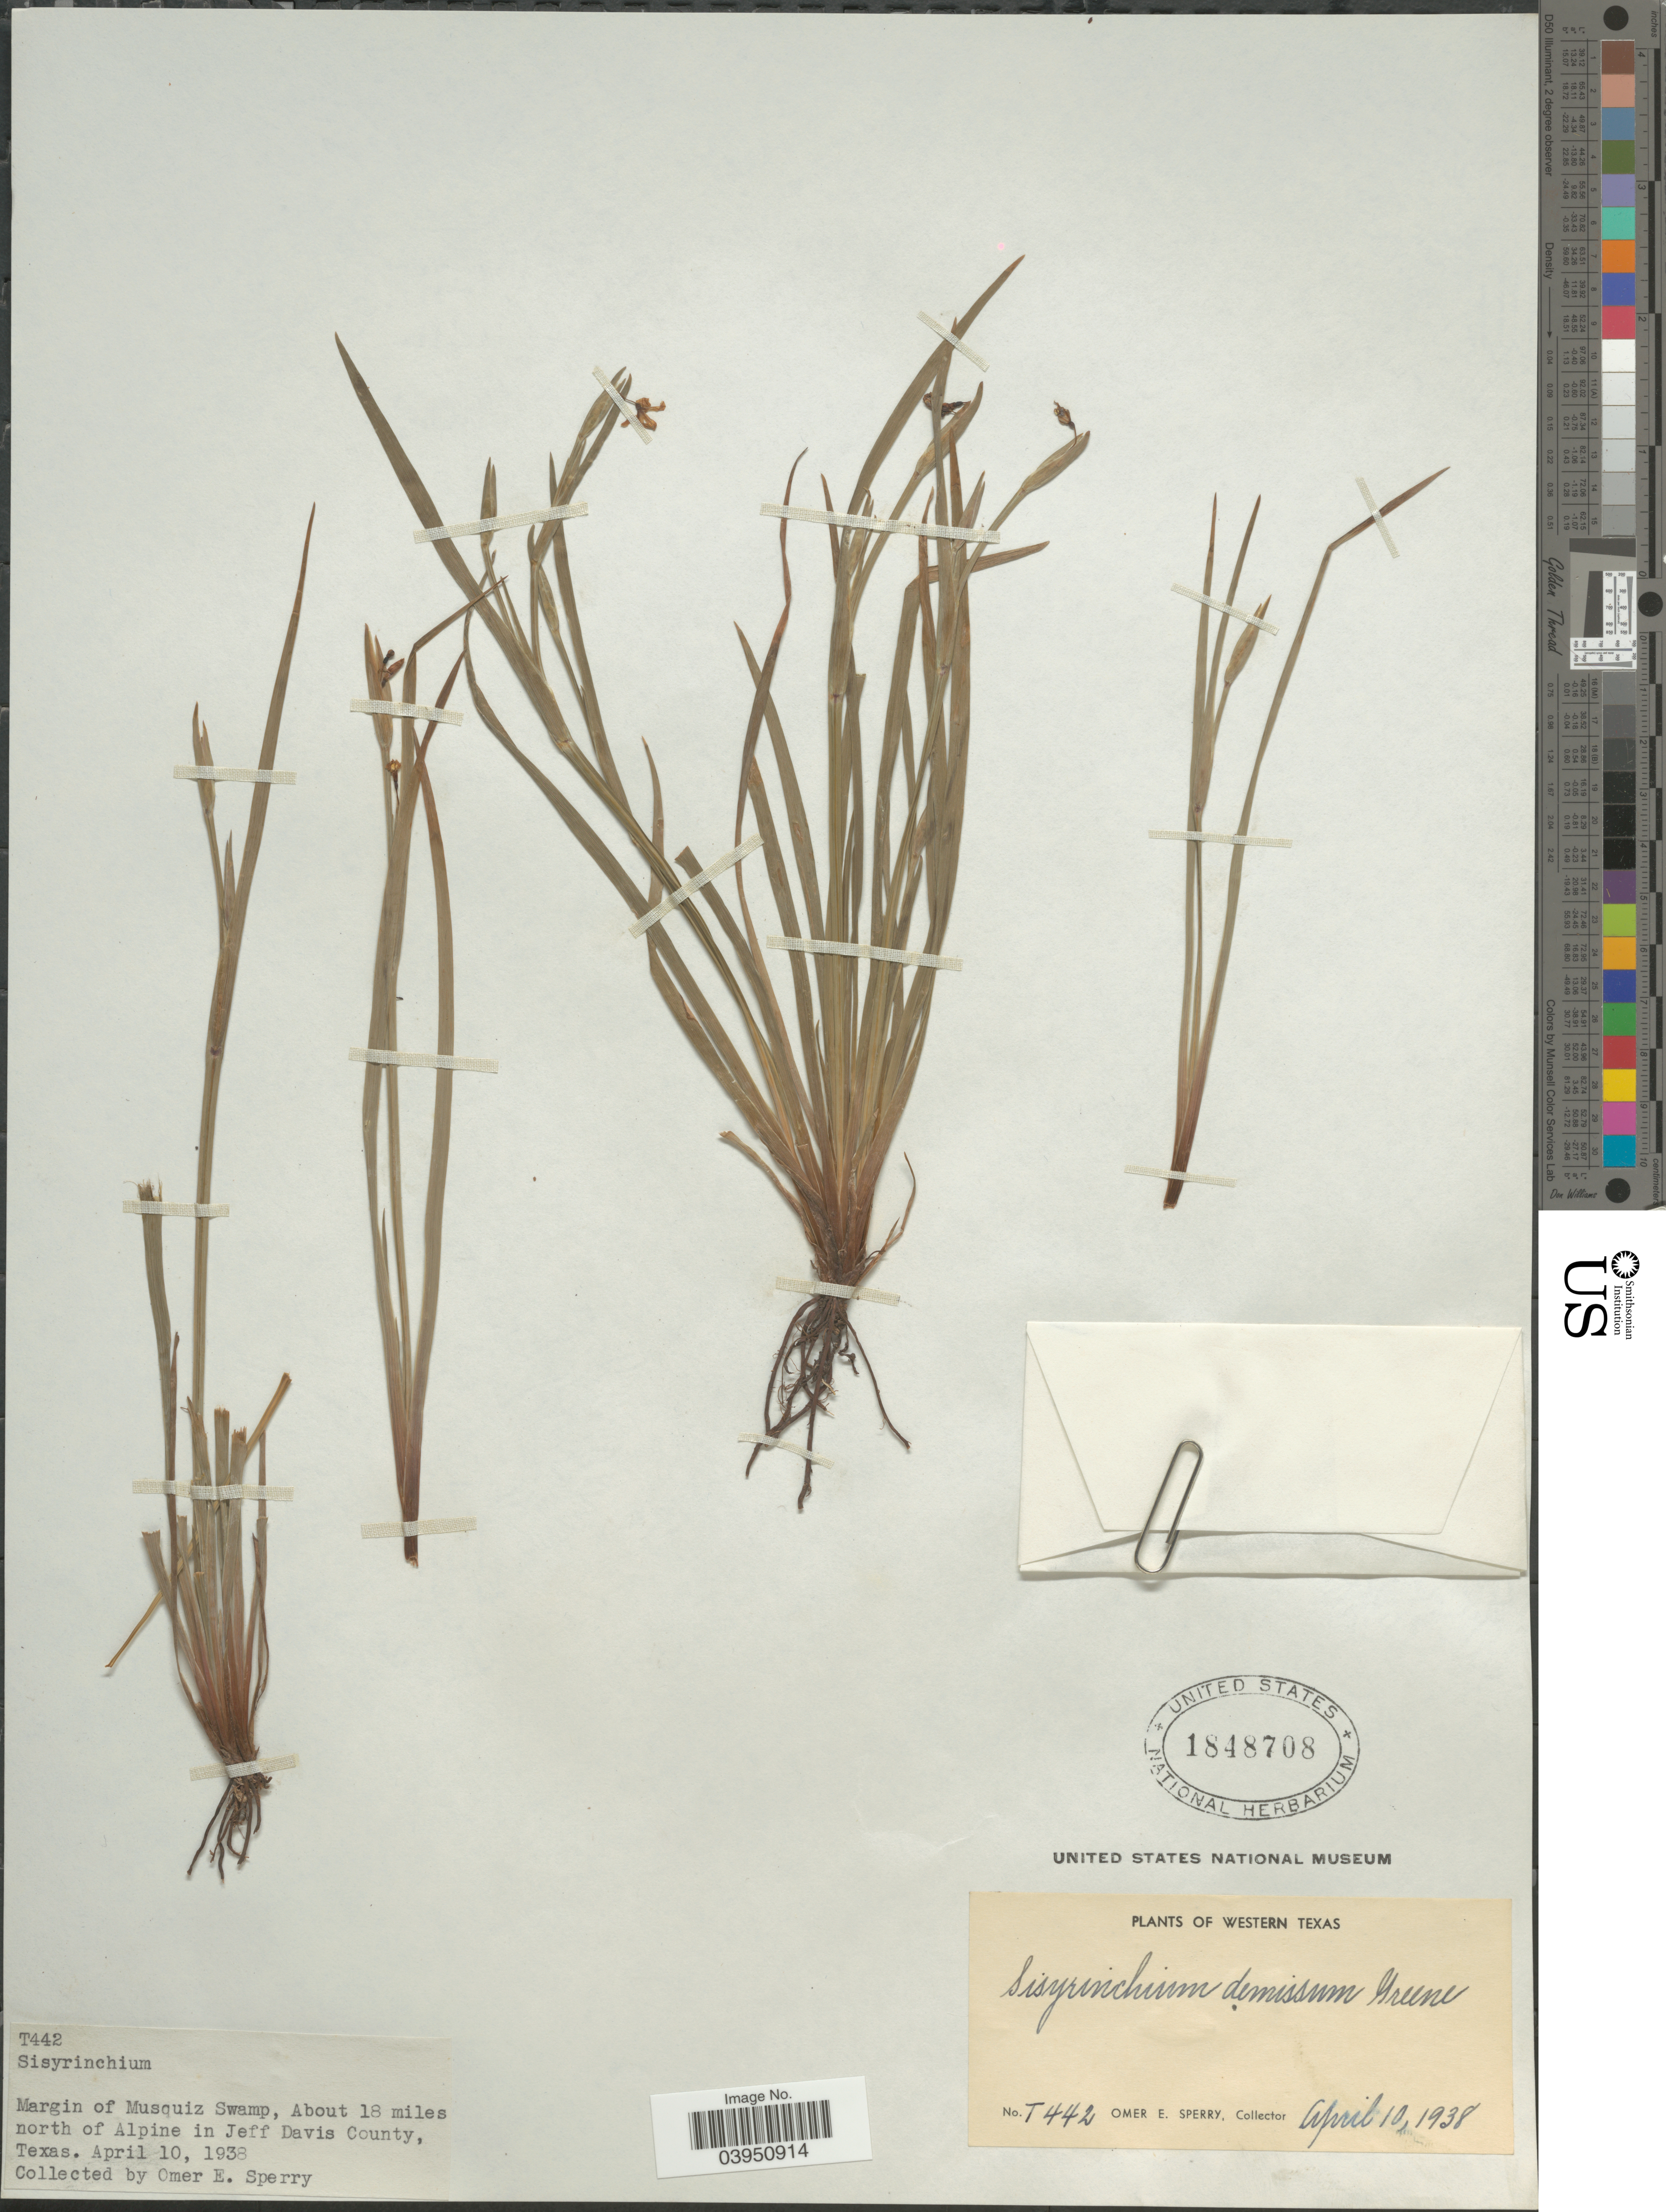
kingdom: Plantae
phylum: Tracheophyta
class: Liliopsida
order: Asparagales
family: Iridaceae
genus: Sisyrinchium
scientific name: Sisyrinchium demissum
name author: Greene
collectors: O. E. Sperry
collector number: T442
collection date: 1938-04-10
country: United States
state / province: Texas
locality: Margin of Musquiz Swamp, About 18 miles north of Alpine in Jeff Davis County.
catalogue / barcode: US 1848708